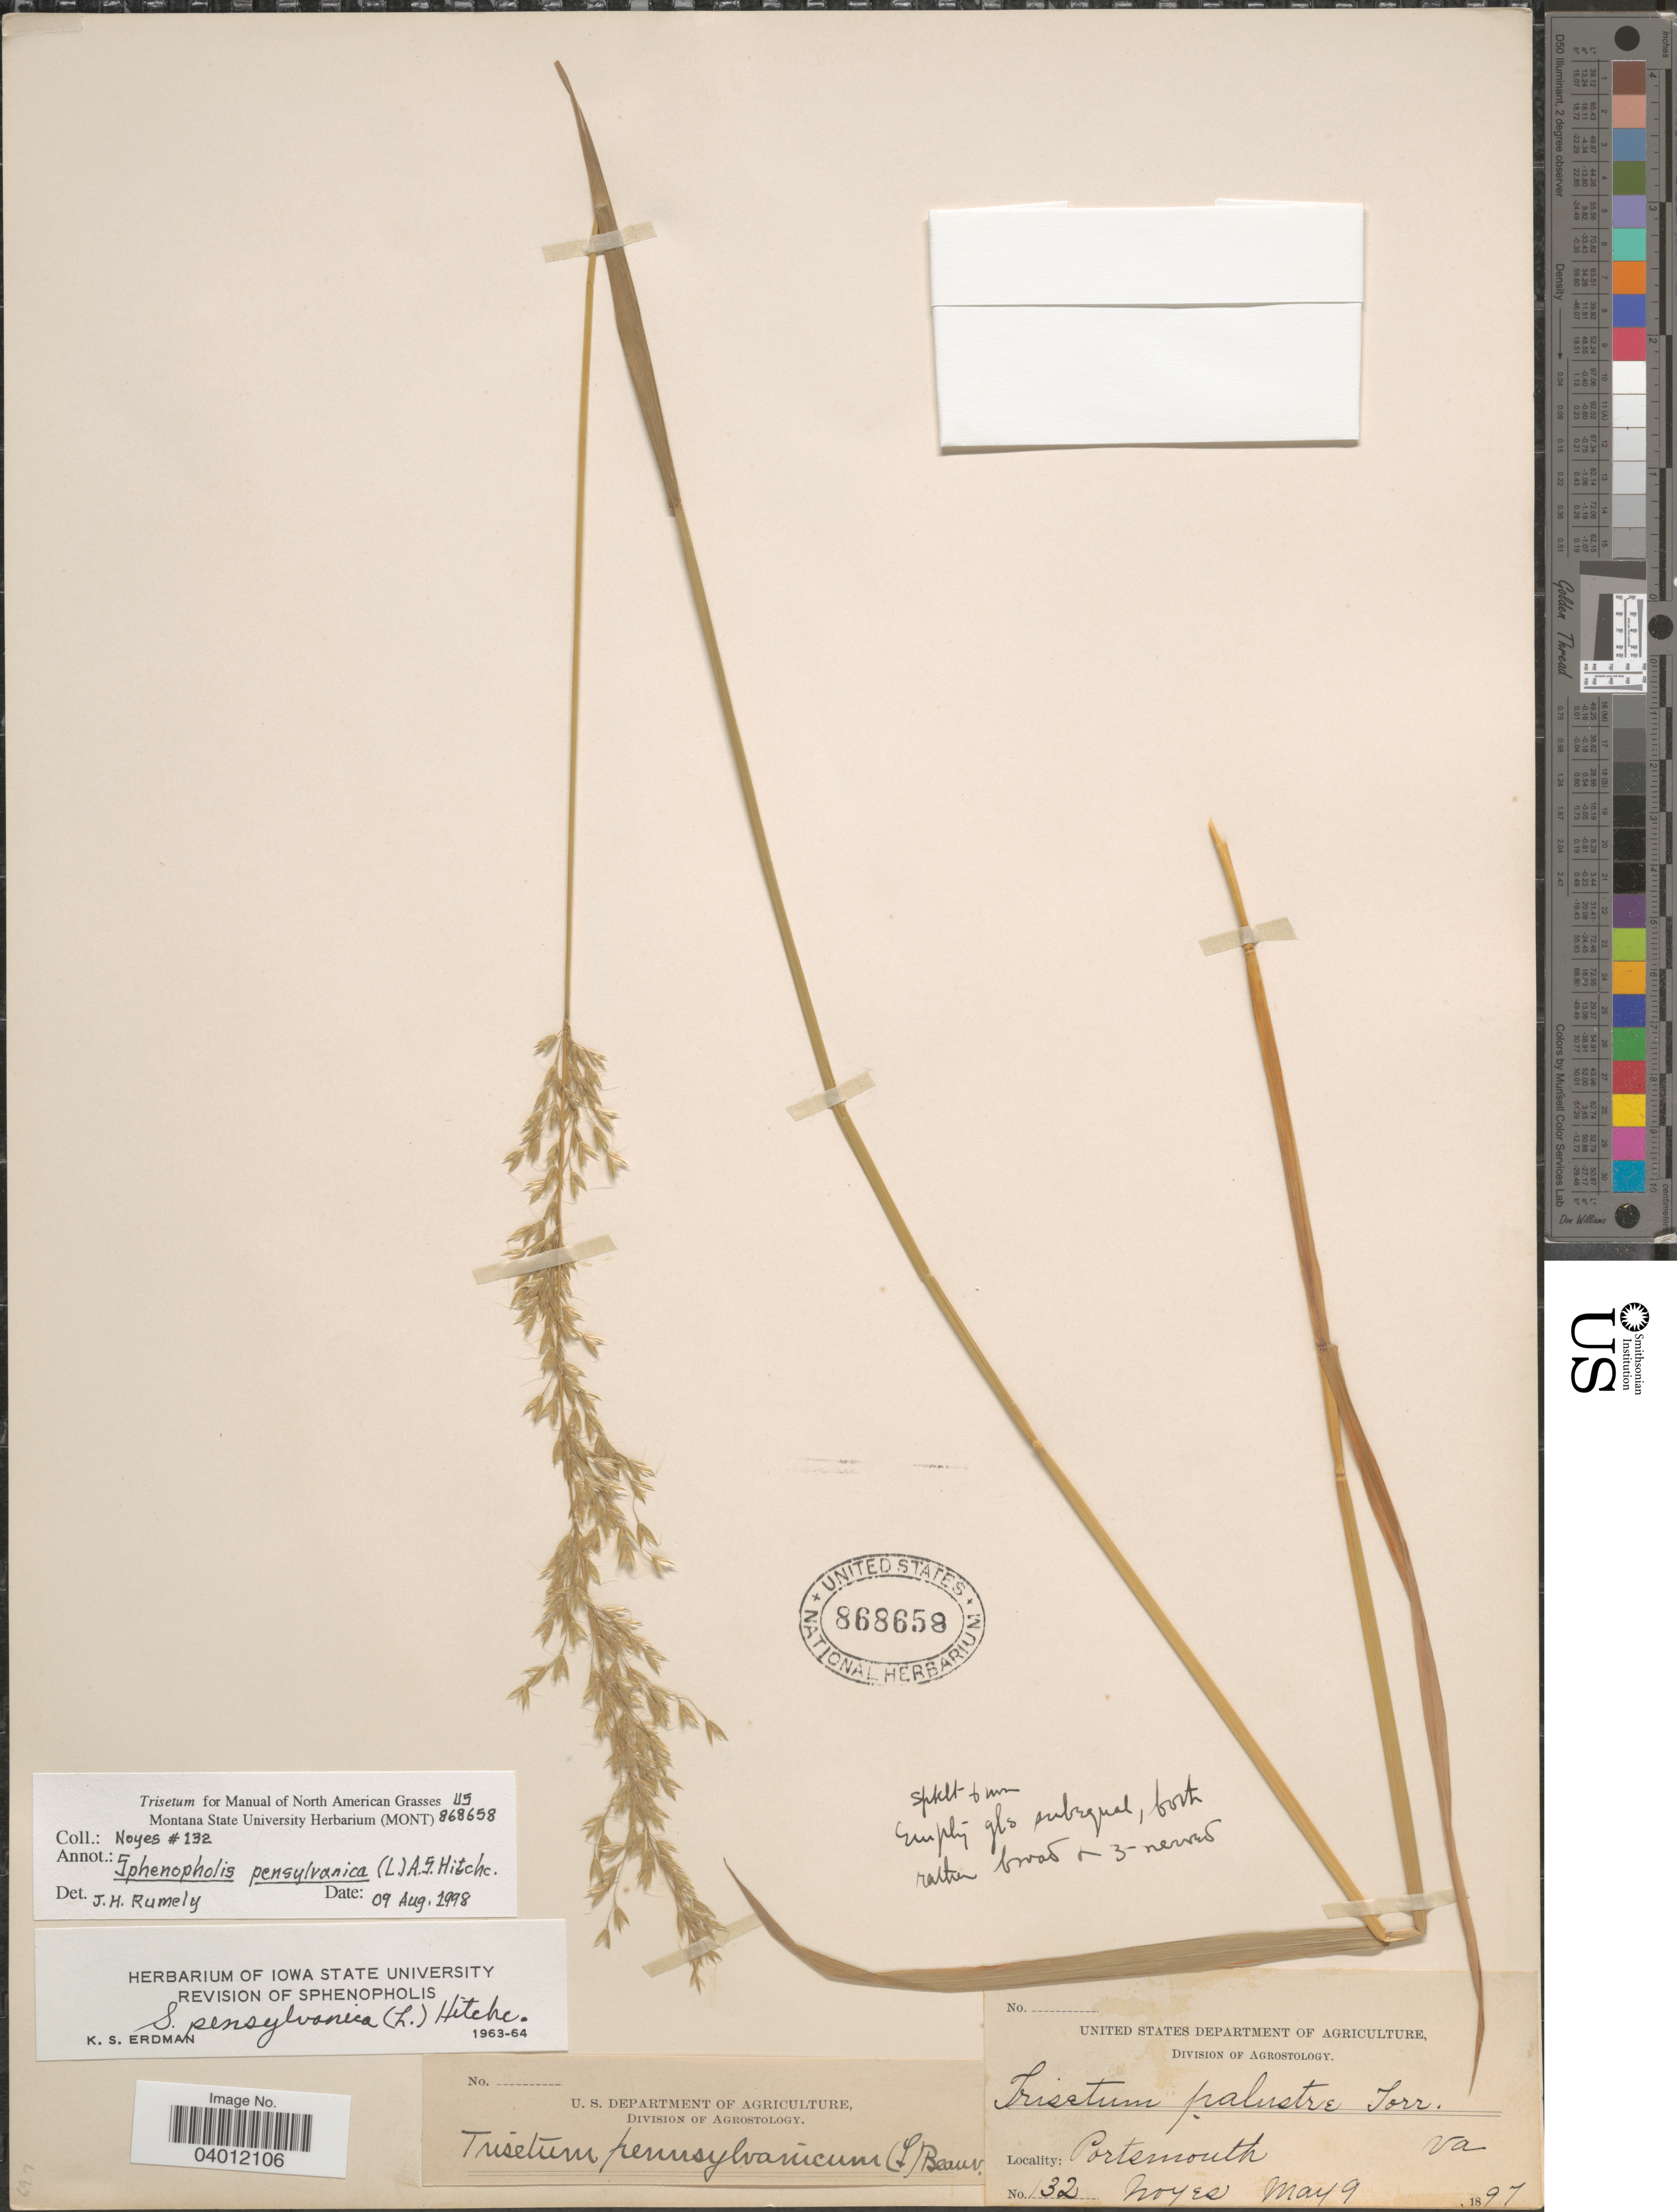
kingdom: Plantae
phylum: Tracheophyta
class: Liliopsida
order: Poales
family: Poaceae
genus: Sphenopholis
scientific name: Sphenopholis pensylvanica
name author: (L.) Hitchc.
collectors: Noyes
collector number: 132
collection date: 1897-05-09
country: United States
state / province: Virginia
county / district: City of Portsmouth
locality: Portsmouth.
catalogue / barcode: US 868658